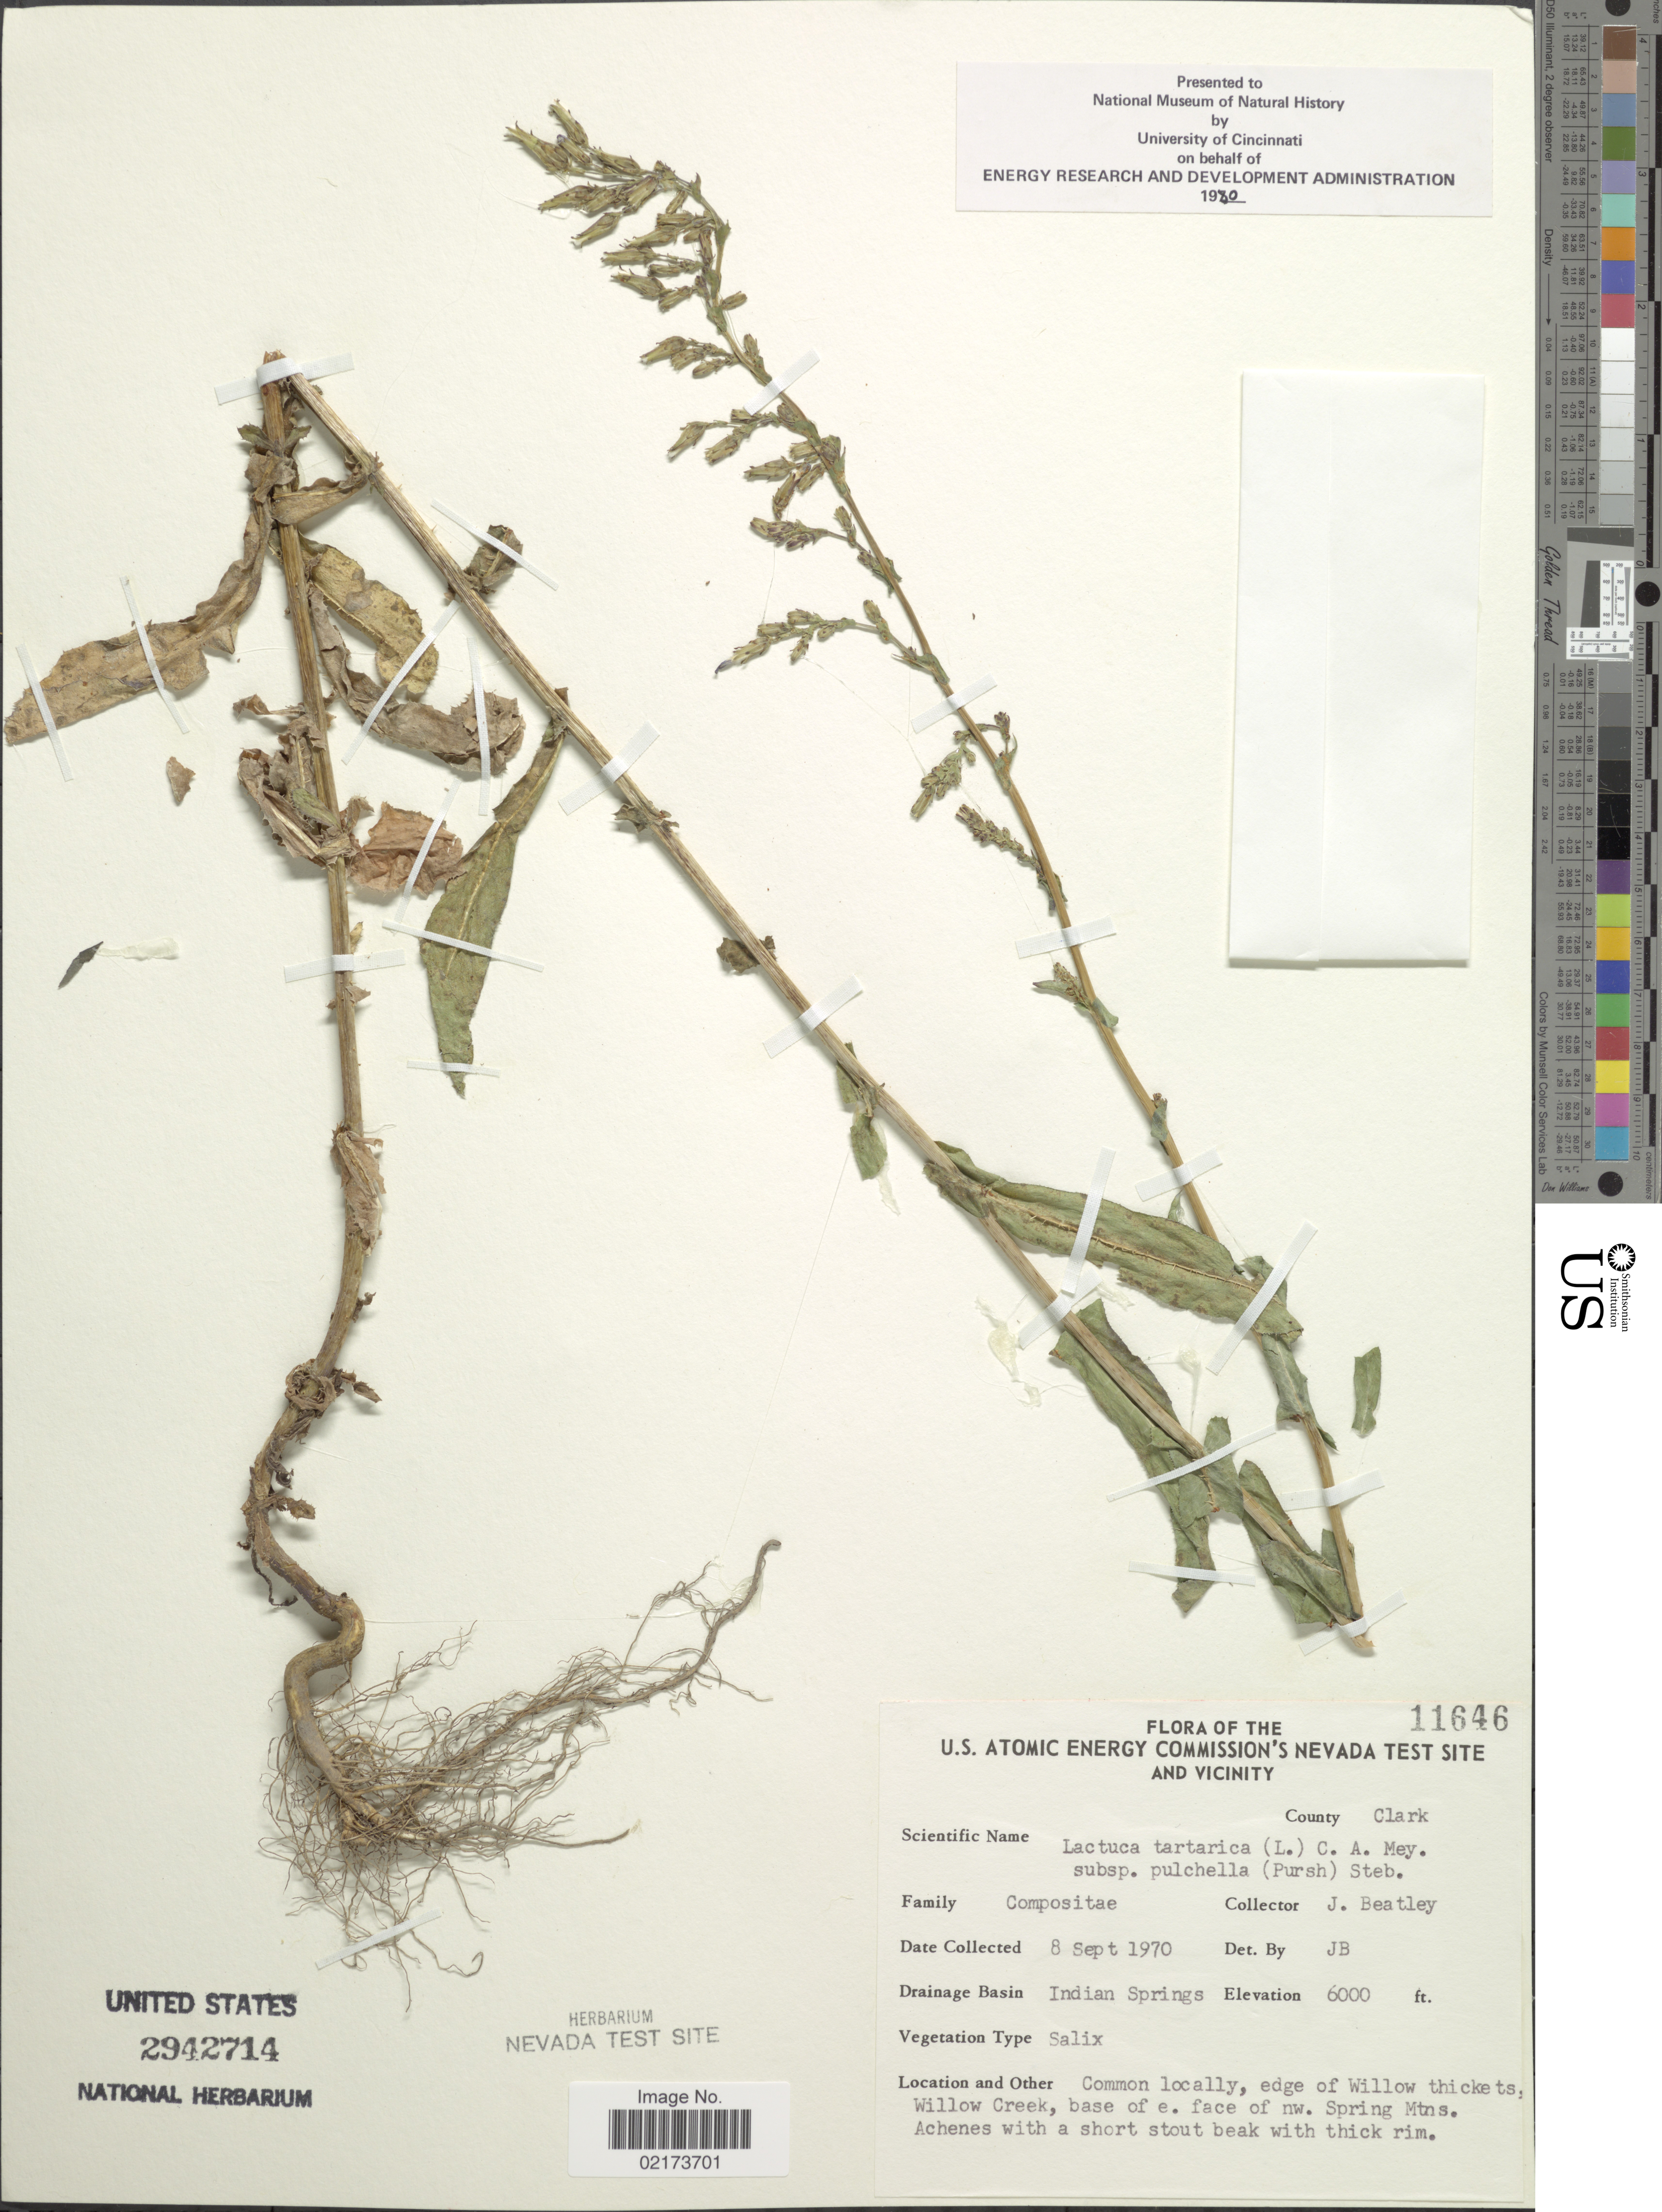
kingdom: Plantae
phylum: Tracheophyta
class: Magnoliopsida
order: Asterales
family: Asteraceae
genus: Lactuca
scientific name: Lactuca tatarica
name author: (L.) C.A. Mey.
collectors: J. C. Beatley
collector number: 11646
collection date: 1970-09-08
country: United States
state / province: Nevada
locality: U. S. Atomic Energy Commission's Nevada Test Site and Vicinity, County Clark, Indian Springs, edge of Willow thickets, Willow Creek, base of e. face of Spring Mtns.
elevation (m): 1829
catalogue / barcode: US 2942714